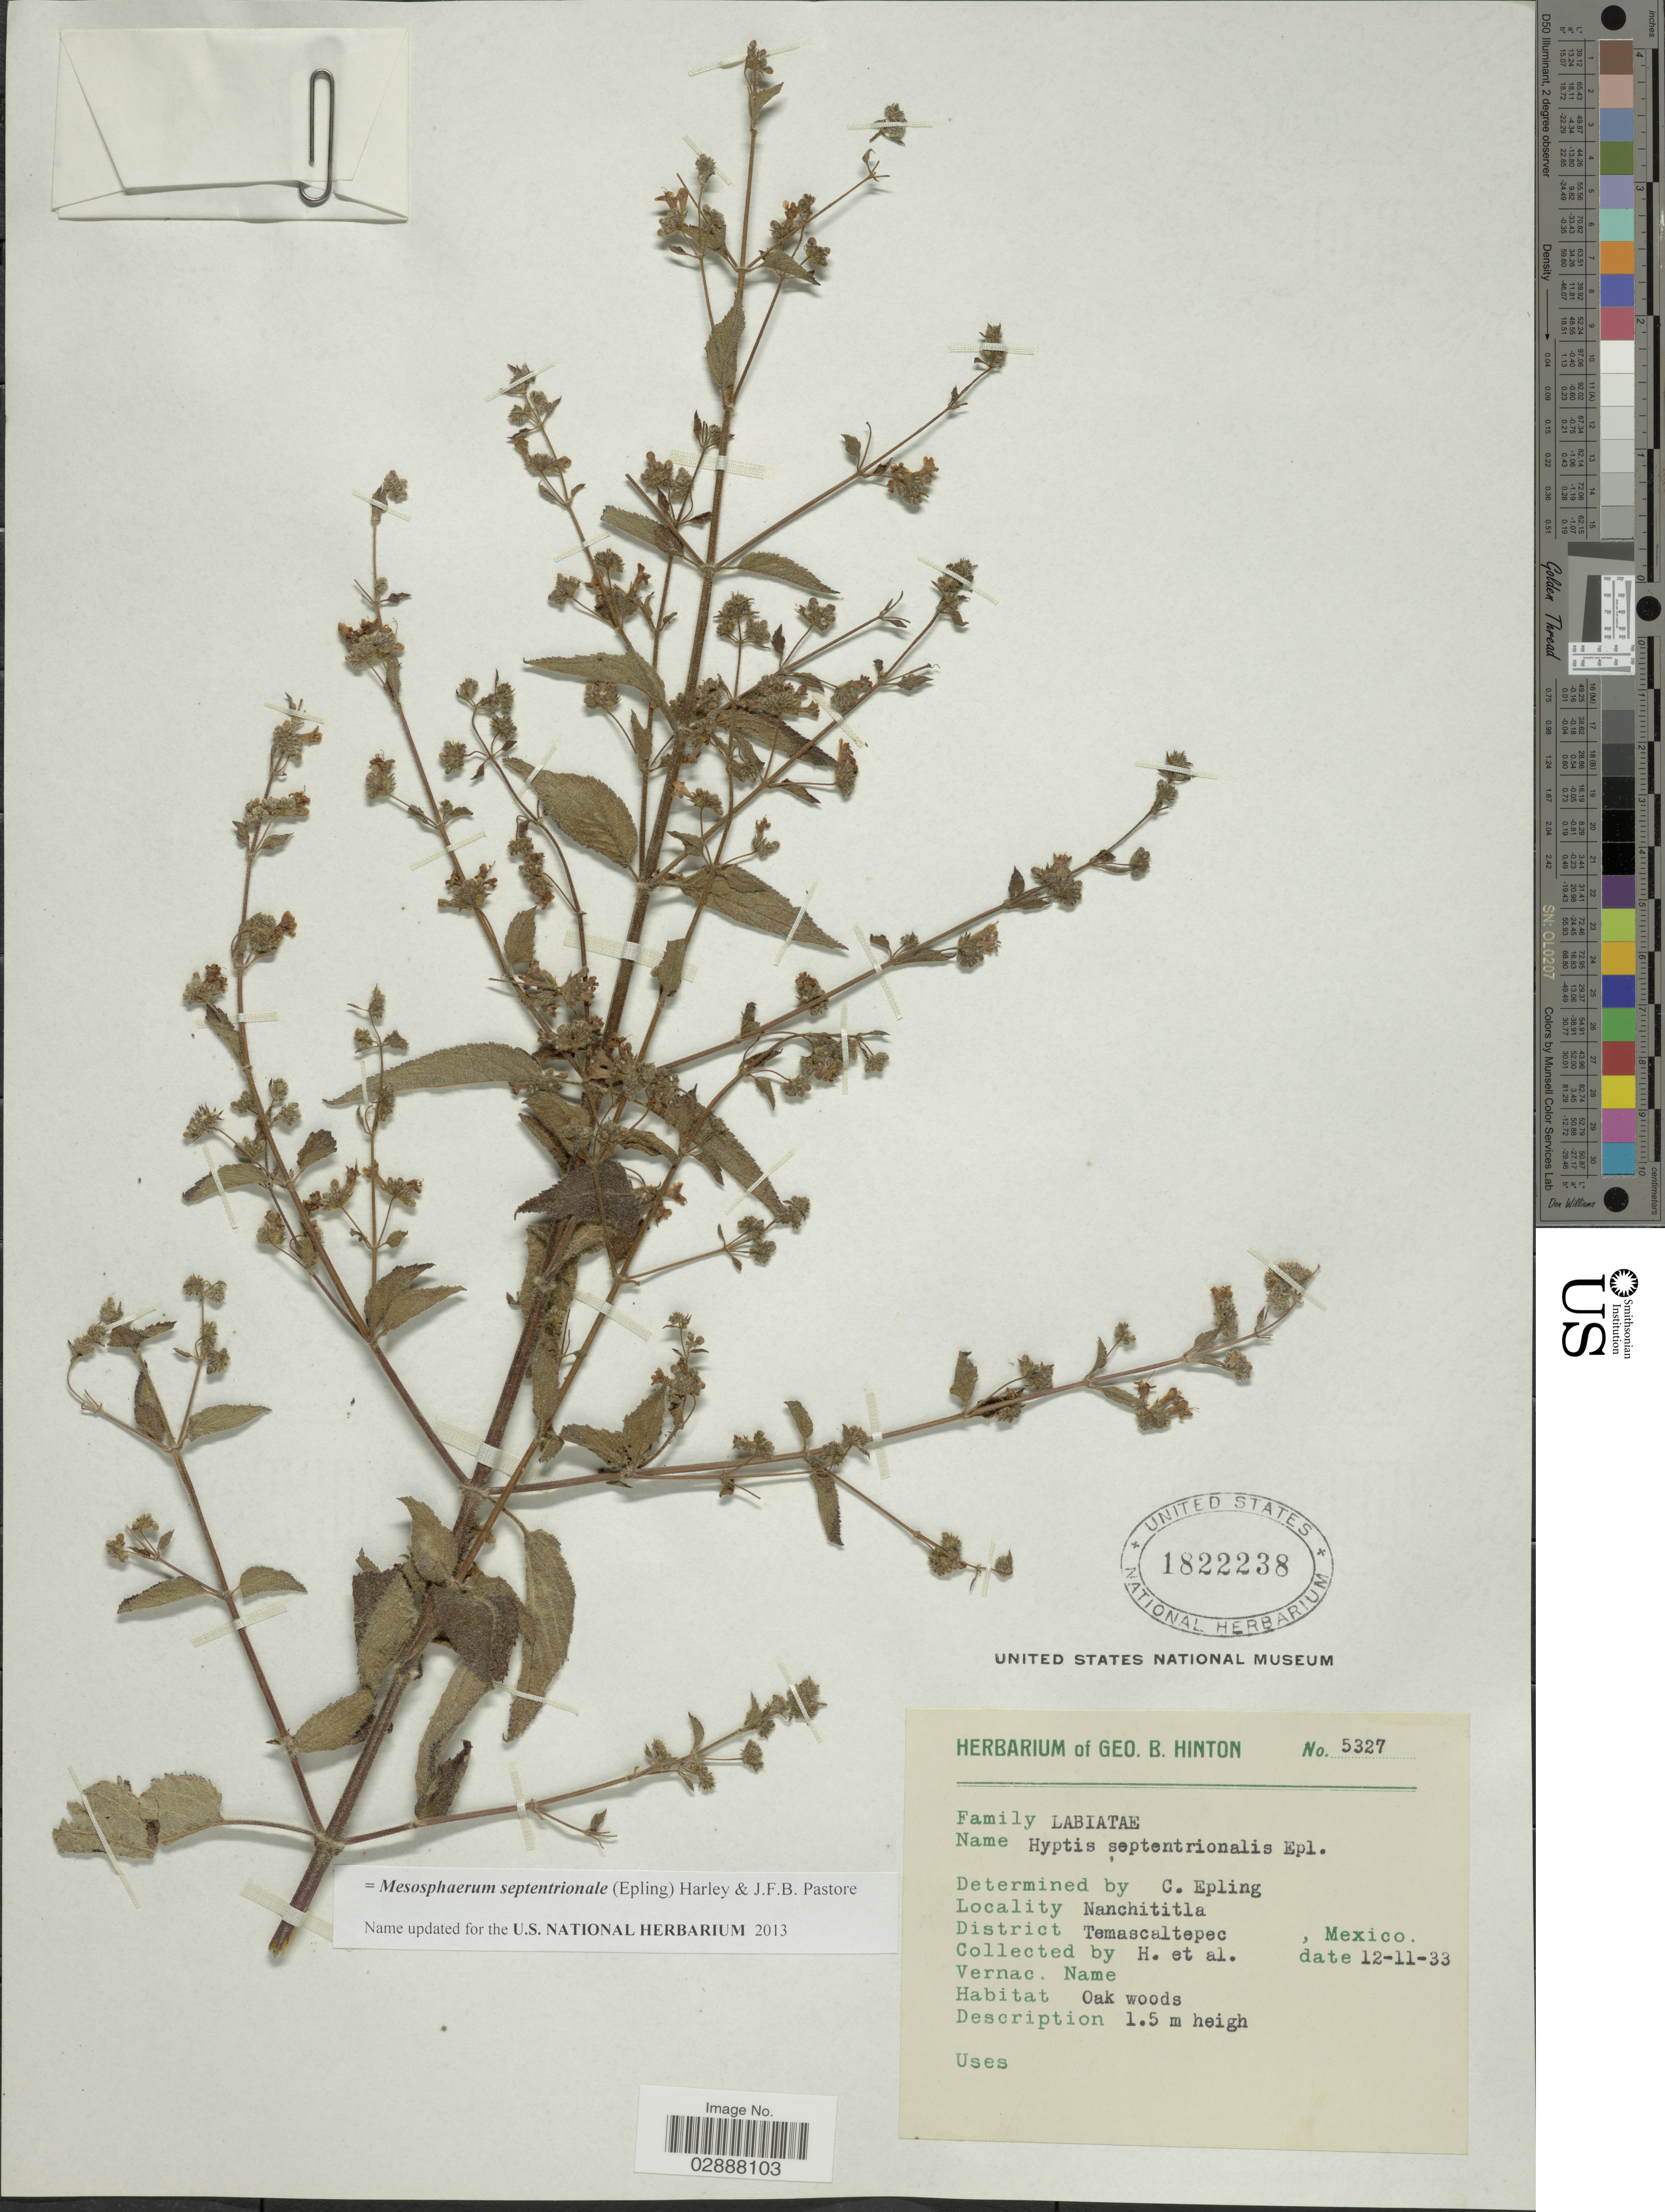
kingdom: Plantae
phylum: Tracheophyta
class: Magnoliopsida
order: Lamiales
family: Lamiaceae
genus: Mesosphaerum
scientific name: Mesosphaerum septentrionale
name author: (Epling) Harley & J.F.B. Pastore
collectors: G. B. Hinton & et al.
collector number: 5327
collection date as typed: Transcribed d/m/y: 12/11/33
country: Mexico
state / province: México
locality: Nanchititla, District Temascaltepec.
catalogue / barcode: US 1822238